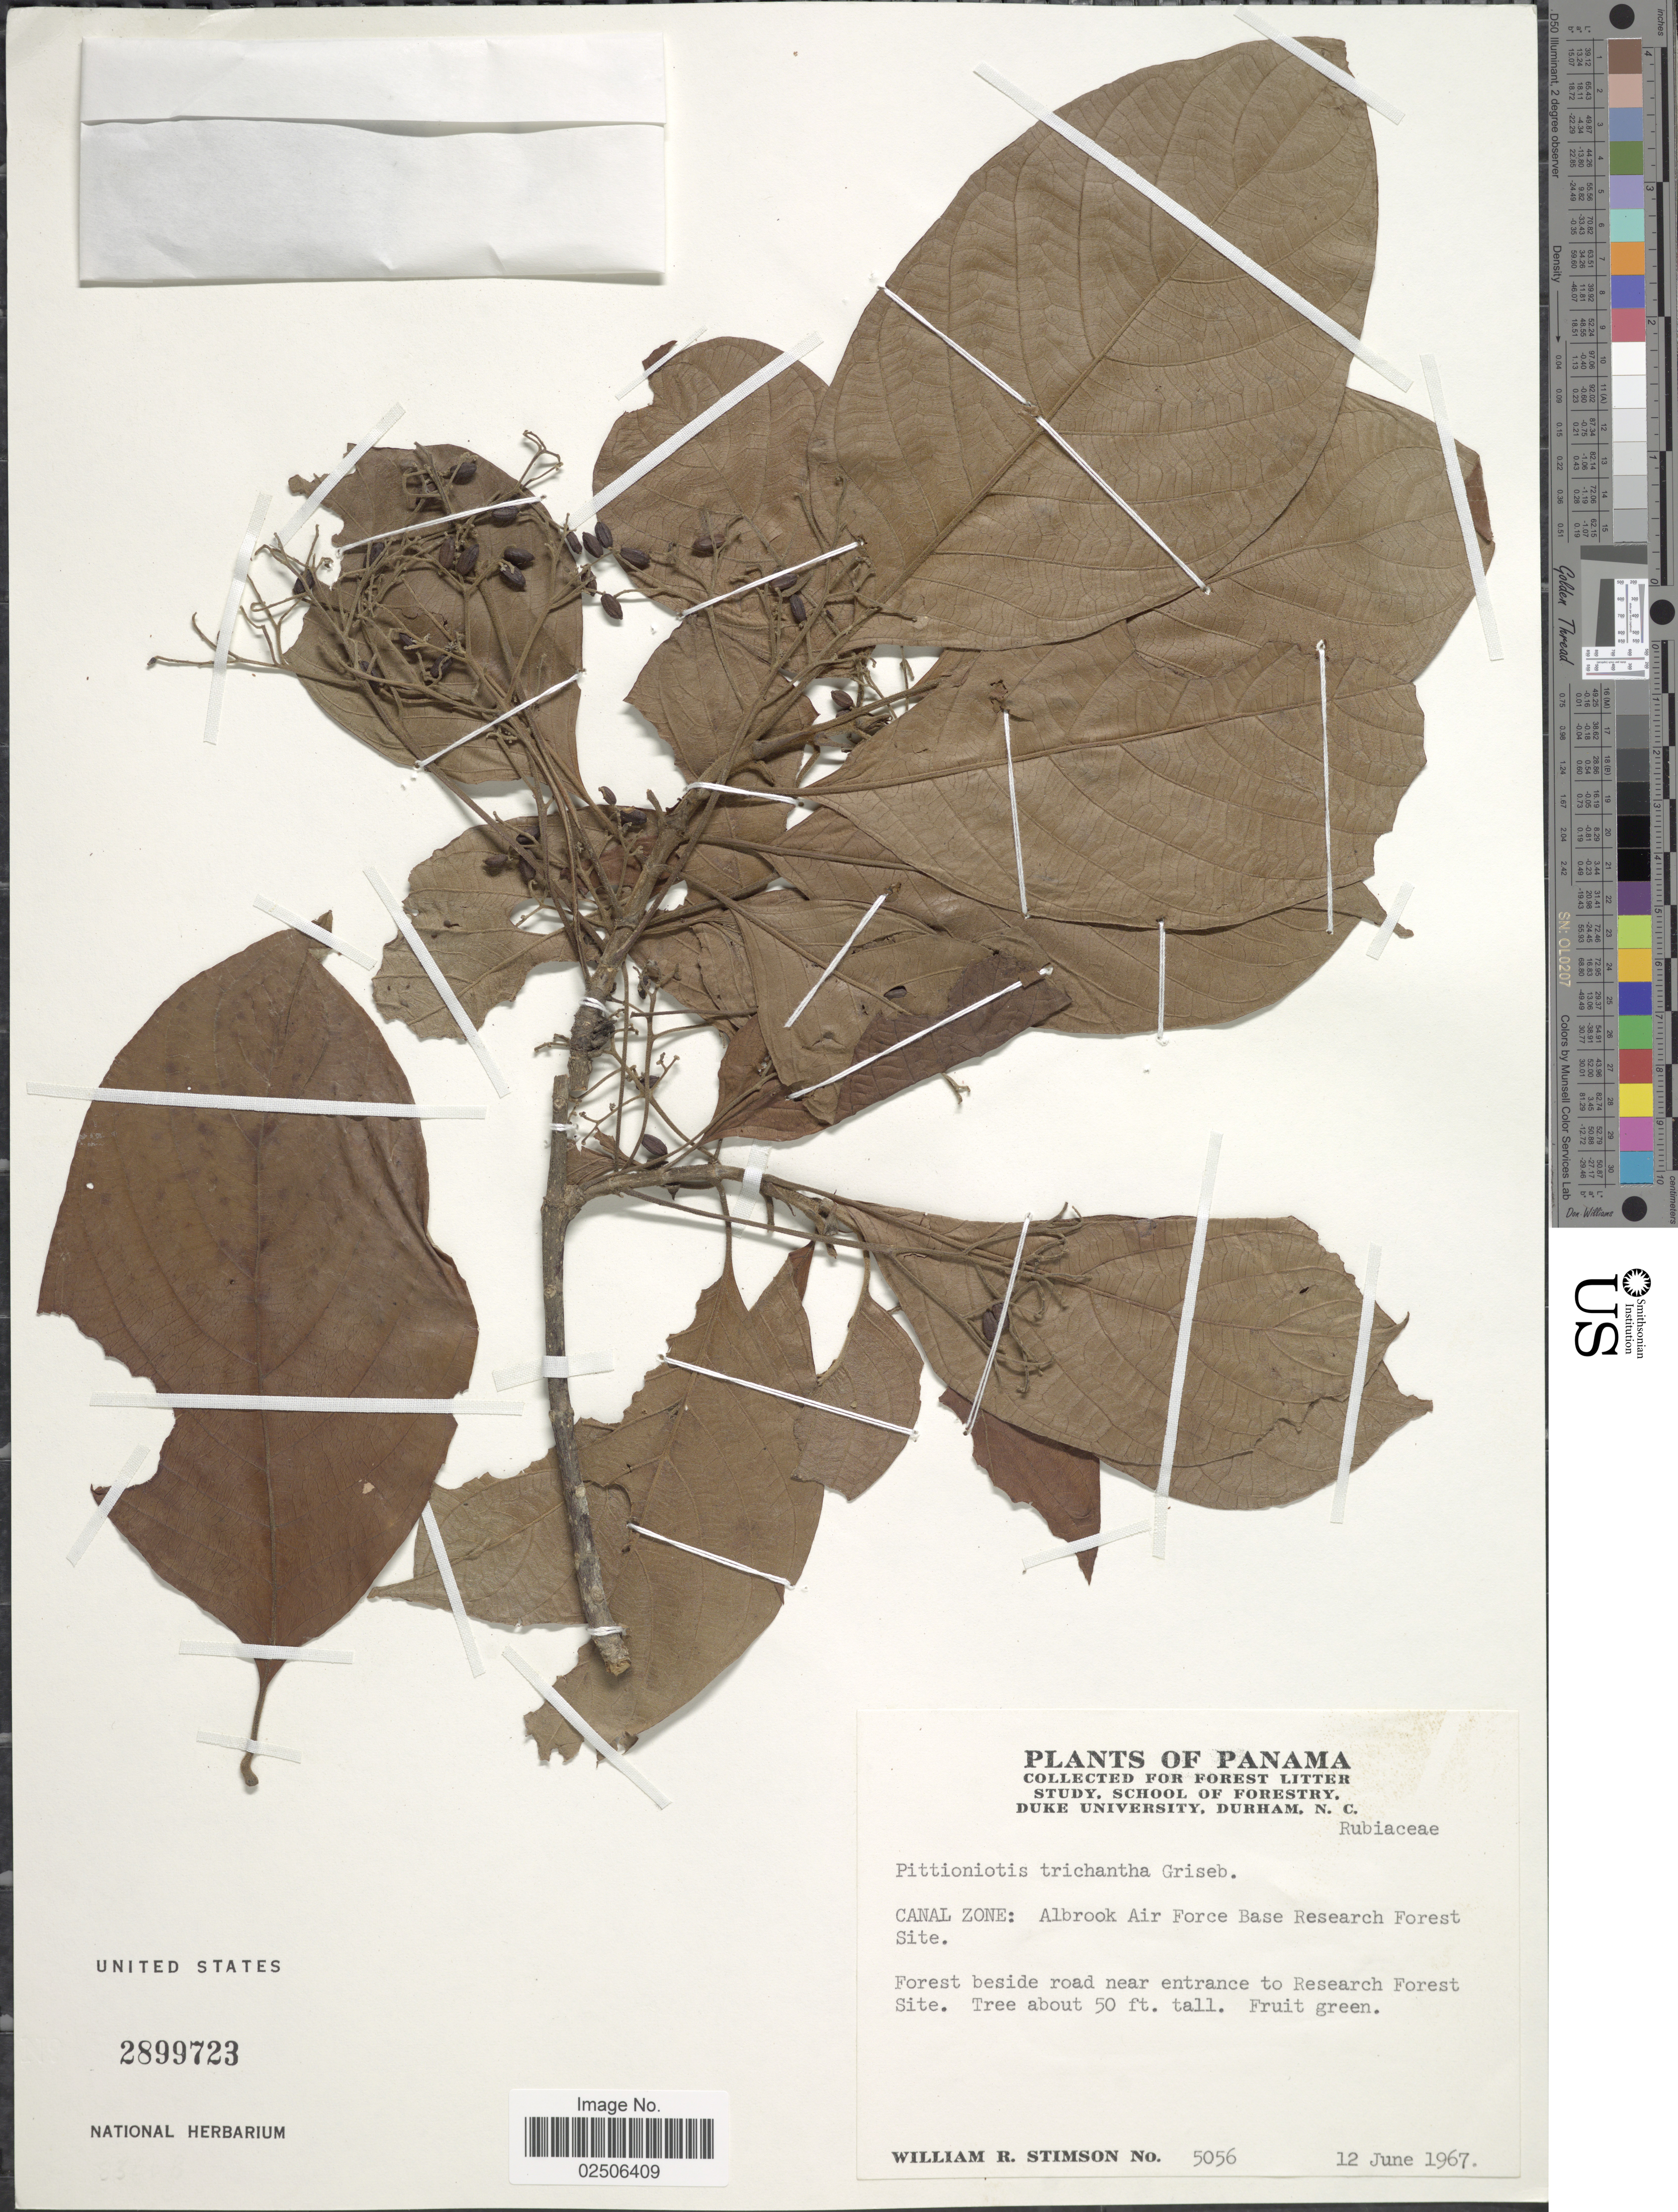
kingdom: Plantae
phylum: Tracheophyta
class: Magnoliopsida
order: Gentianales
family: Rubiaceae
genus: Pittoniotis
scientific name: Pittoniotis trichantha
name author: Griseb.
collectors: W. R. Stimson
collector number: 5056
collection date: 1967-06-12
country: Panama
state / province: Colón / Panamá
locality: Canal Zone: Albrook Air Force Base Research Forest Site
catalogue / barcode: US 2899723